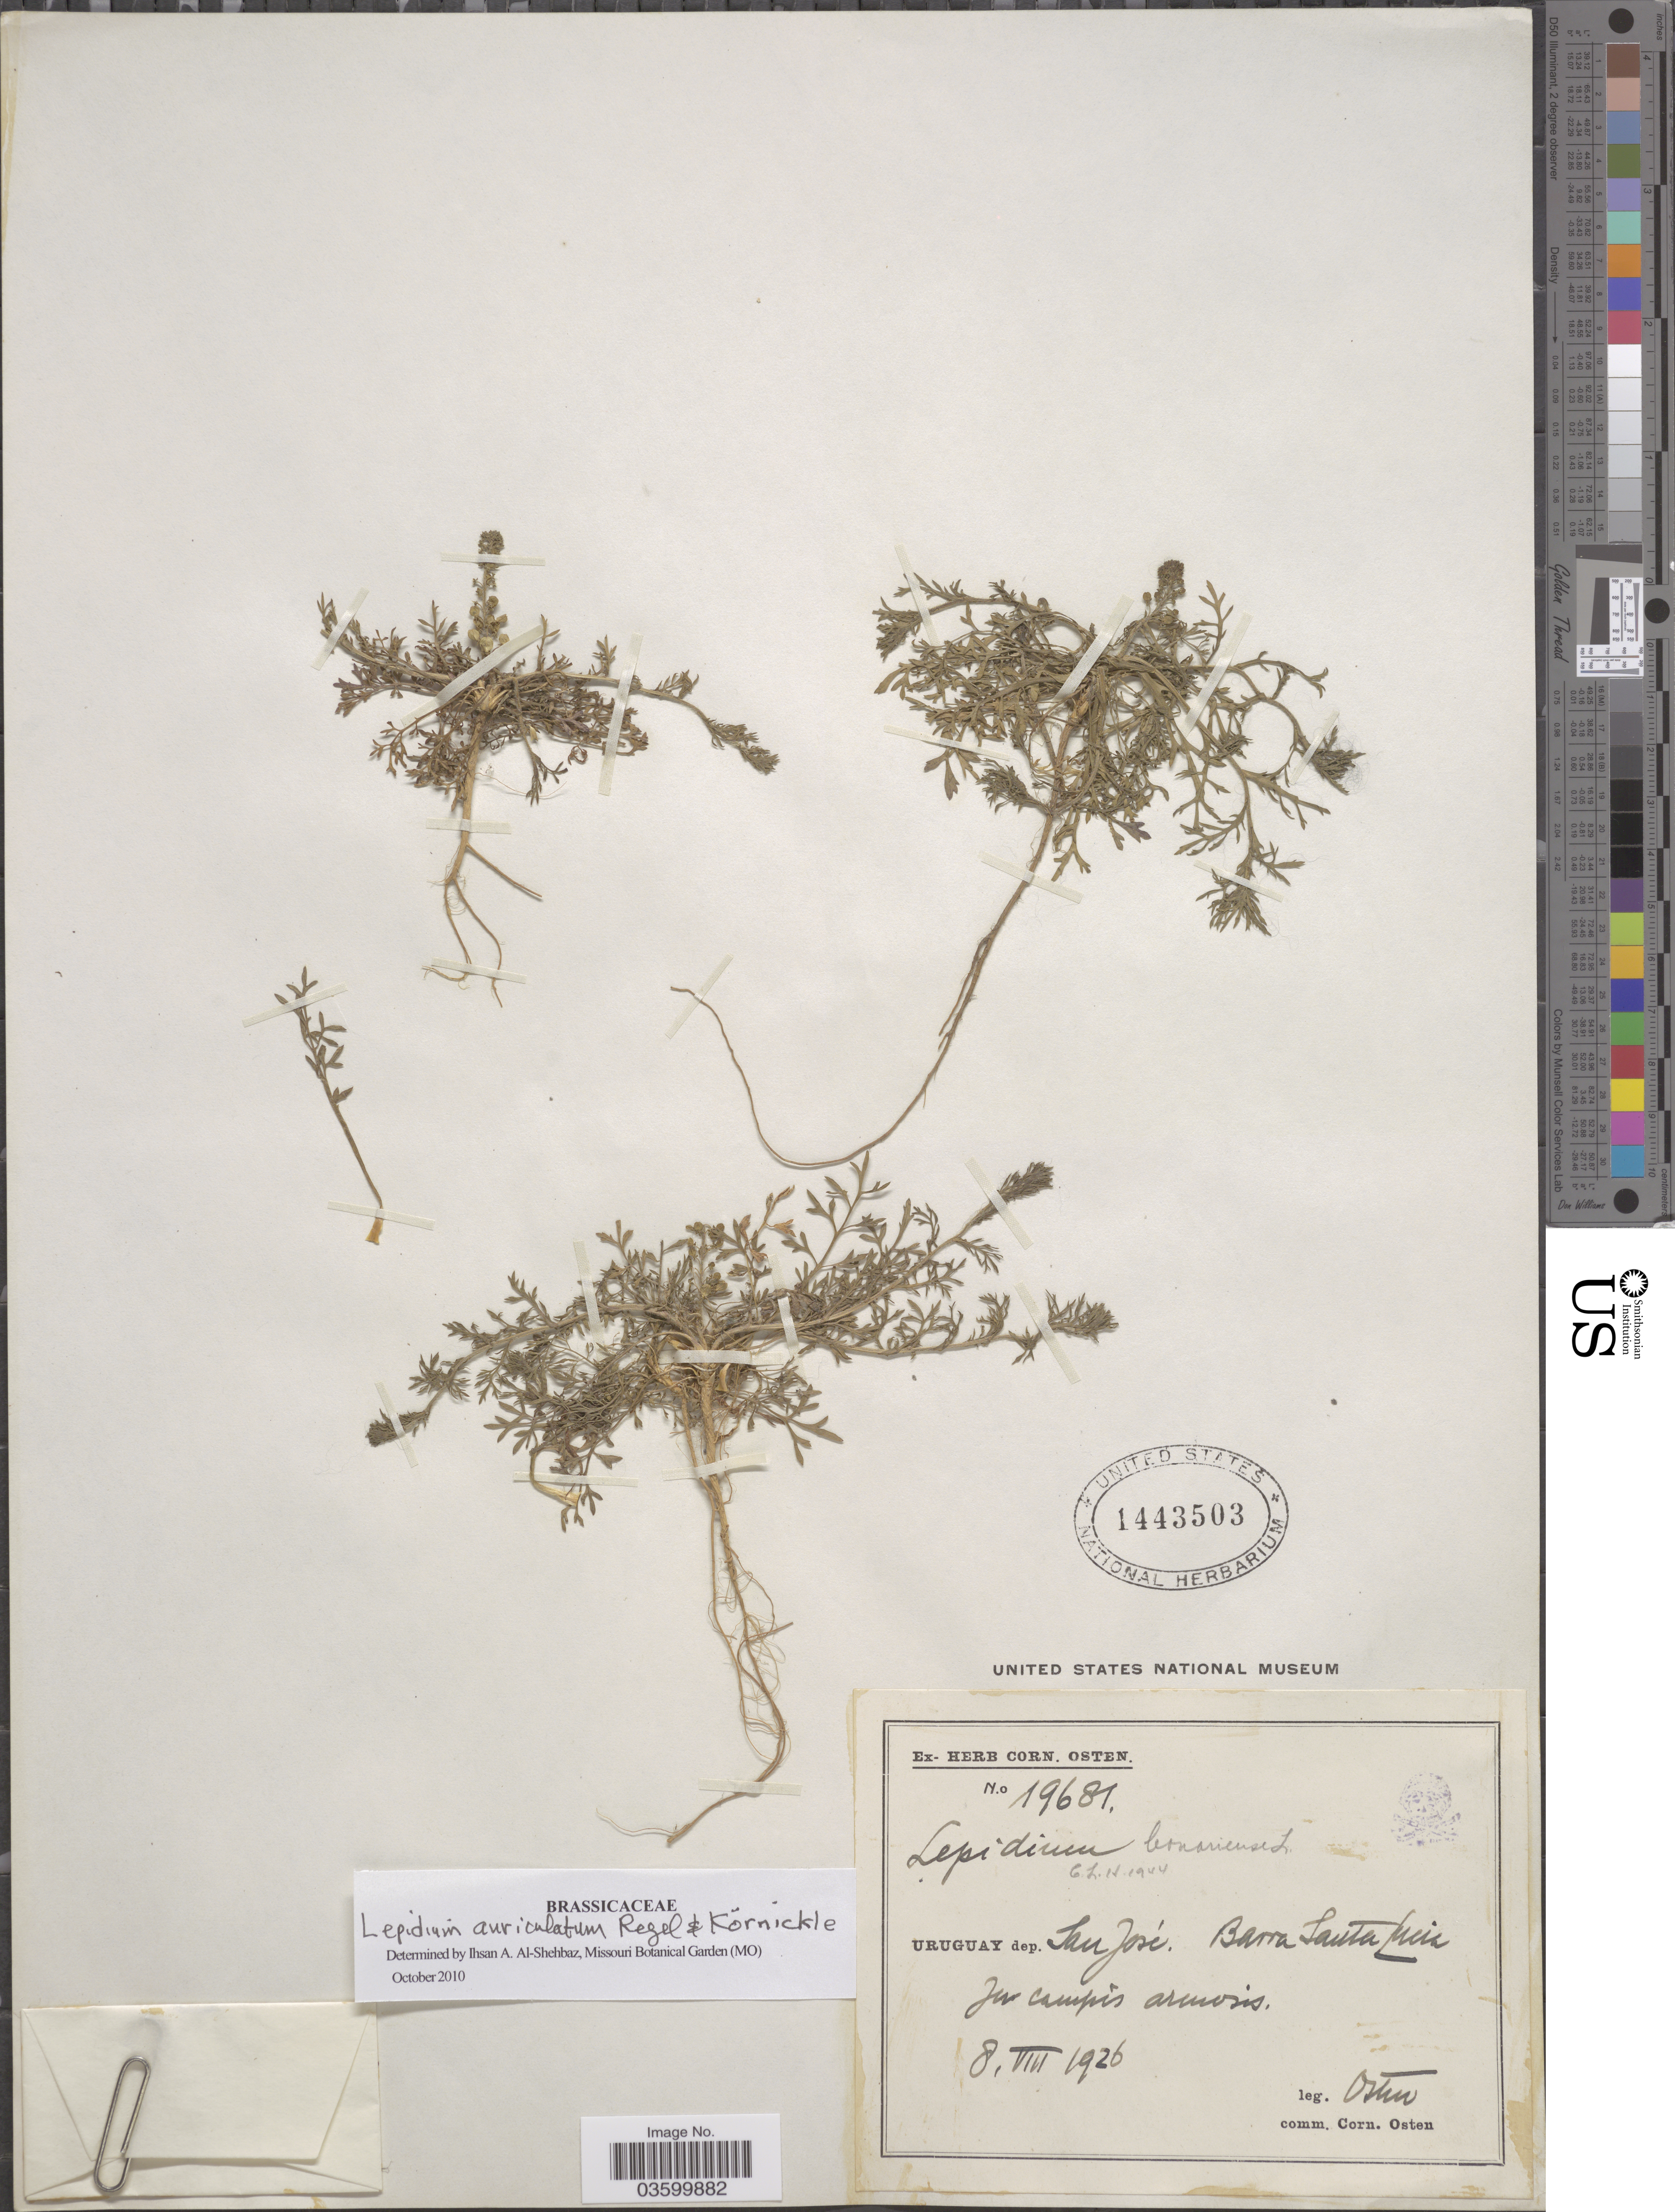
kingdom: Plantae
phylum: Tracheophyta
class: Magnoliopsida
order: Brassicales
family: Brassicaceae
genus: Lepidium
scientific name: Lepidium auriculatum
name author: Regel & Körn.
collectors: C. Osten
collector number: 19681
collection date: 1926-08-08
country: Uruguay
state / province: San Jose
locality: Dep. San José. Barra Santa Lucia.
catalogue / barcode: US 1443503